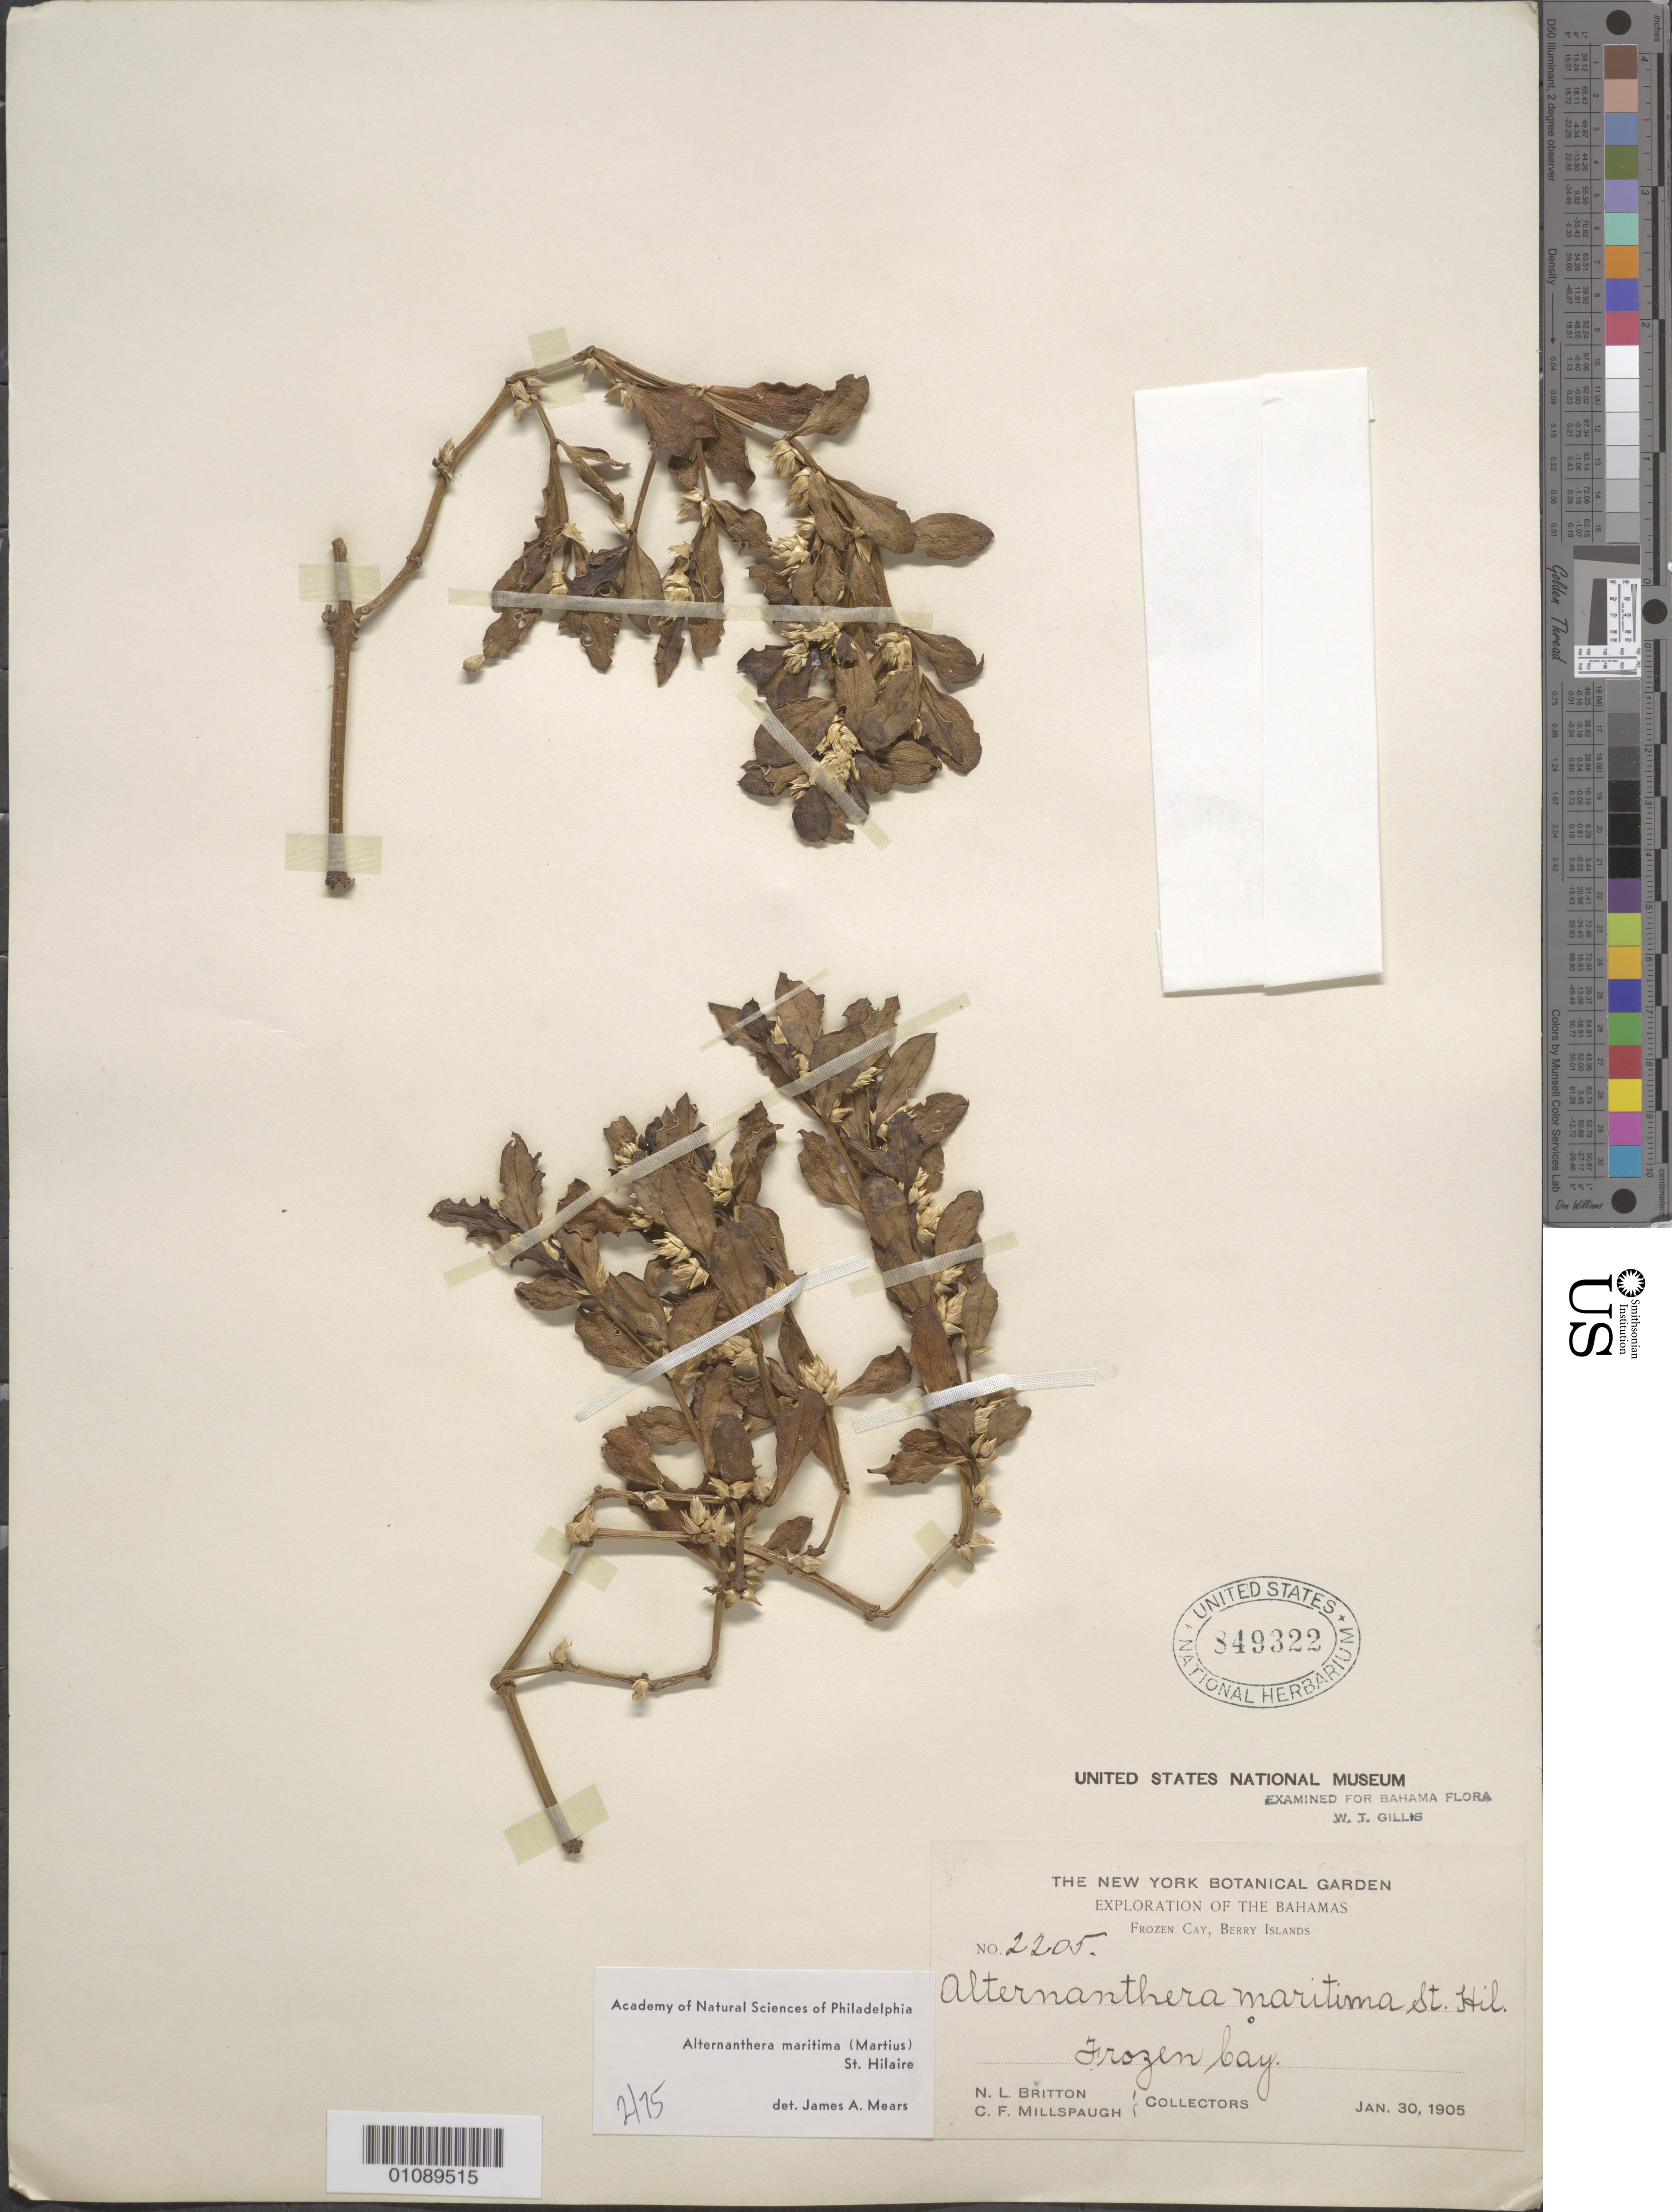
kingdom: Plantae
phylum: Tracheophyta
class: Magnoliopsida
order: Caryophyllales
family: Amaranthaceae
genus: Alternanthera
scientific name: Alternanthera maritima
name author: (Mart.) A. St.-Hil.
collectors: N. Britton & C. F. Millspaugh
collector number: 2205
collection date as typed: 30 Jan 1905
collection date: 1905-01-30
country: Bahamas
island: Berry Is.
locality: Frozen Cay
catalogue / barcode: US 849322